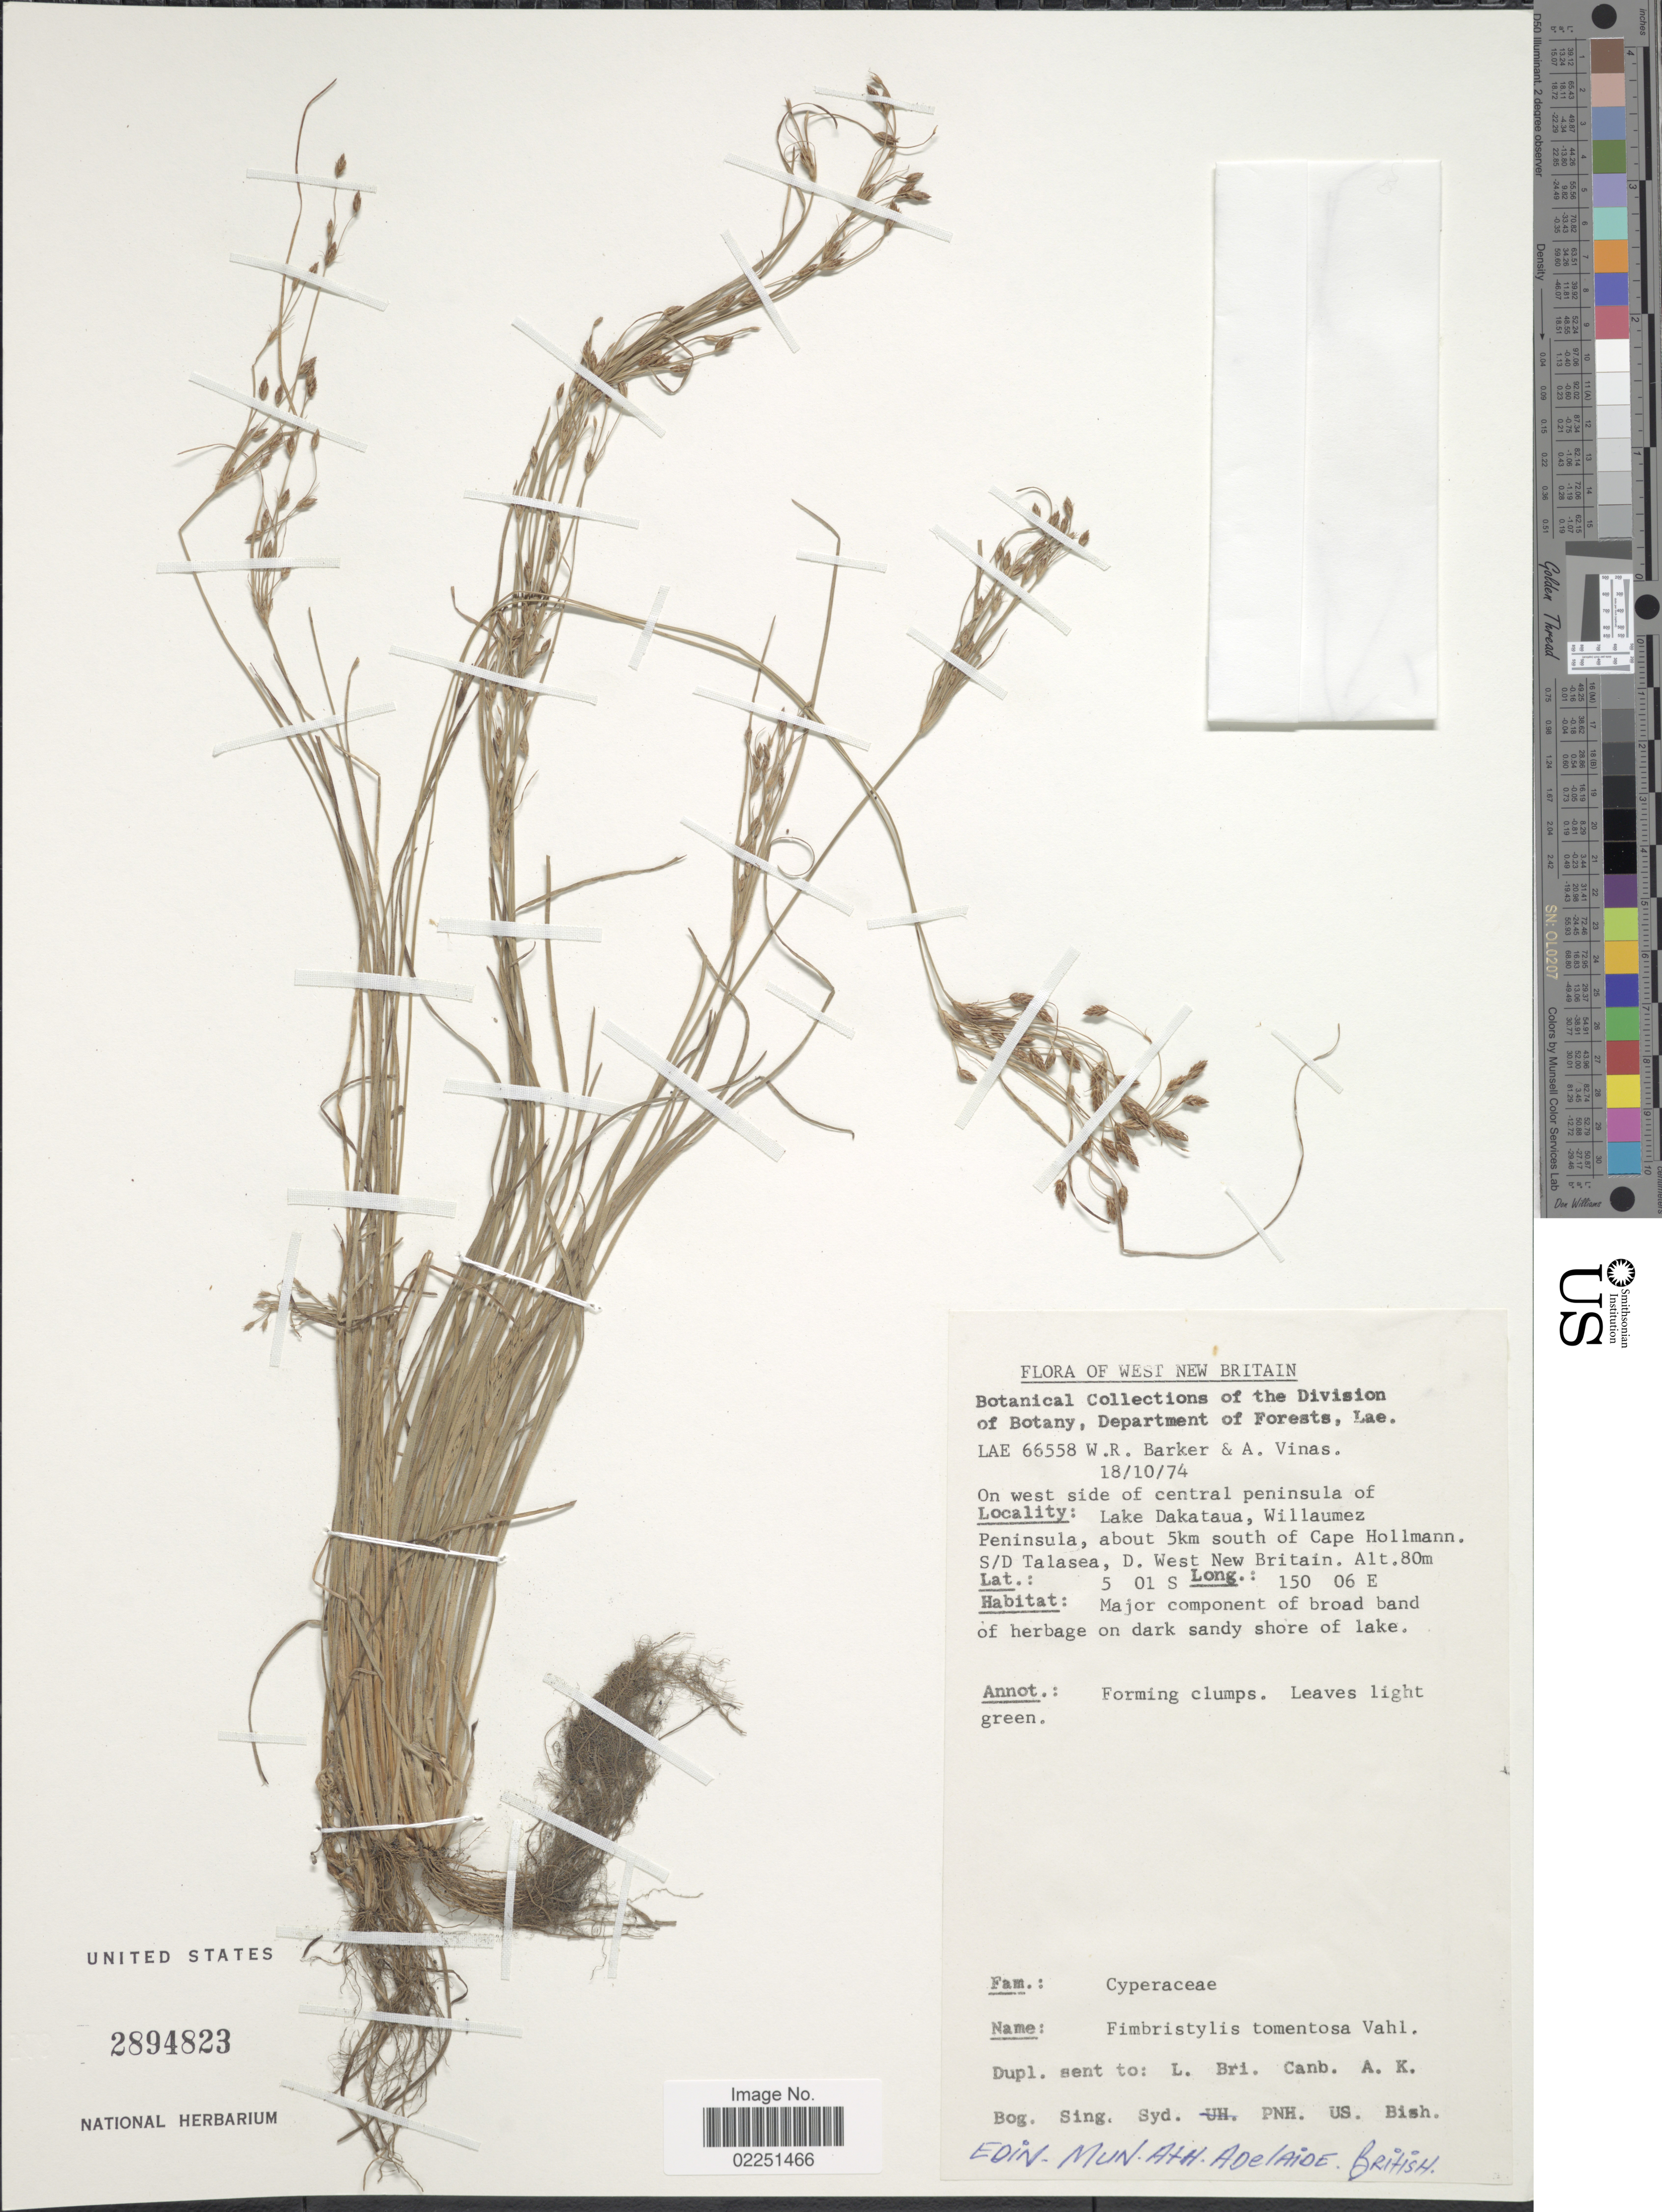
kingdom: Plantae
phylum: Tracheophyta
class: Liliopsida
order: Poales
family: Cyperaceae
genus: Fimbristylis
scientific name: Fimbristylis tomentosa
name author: Vahl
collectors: W. R. Barker & A. Vinas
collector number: LAE66558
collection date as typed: Transcribed d/m/y: 18/10/74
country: Papua New Guinea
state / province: West New Britain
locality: On west side of Central Peninsula of Lake Dakataua, Willaumez Peninsula, about 5 km south of Cape Hollmann. S/D Talasea, D. West New Britain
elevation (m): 80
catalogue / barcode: US 2894823